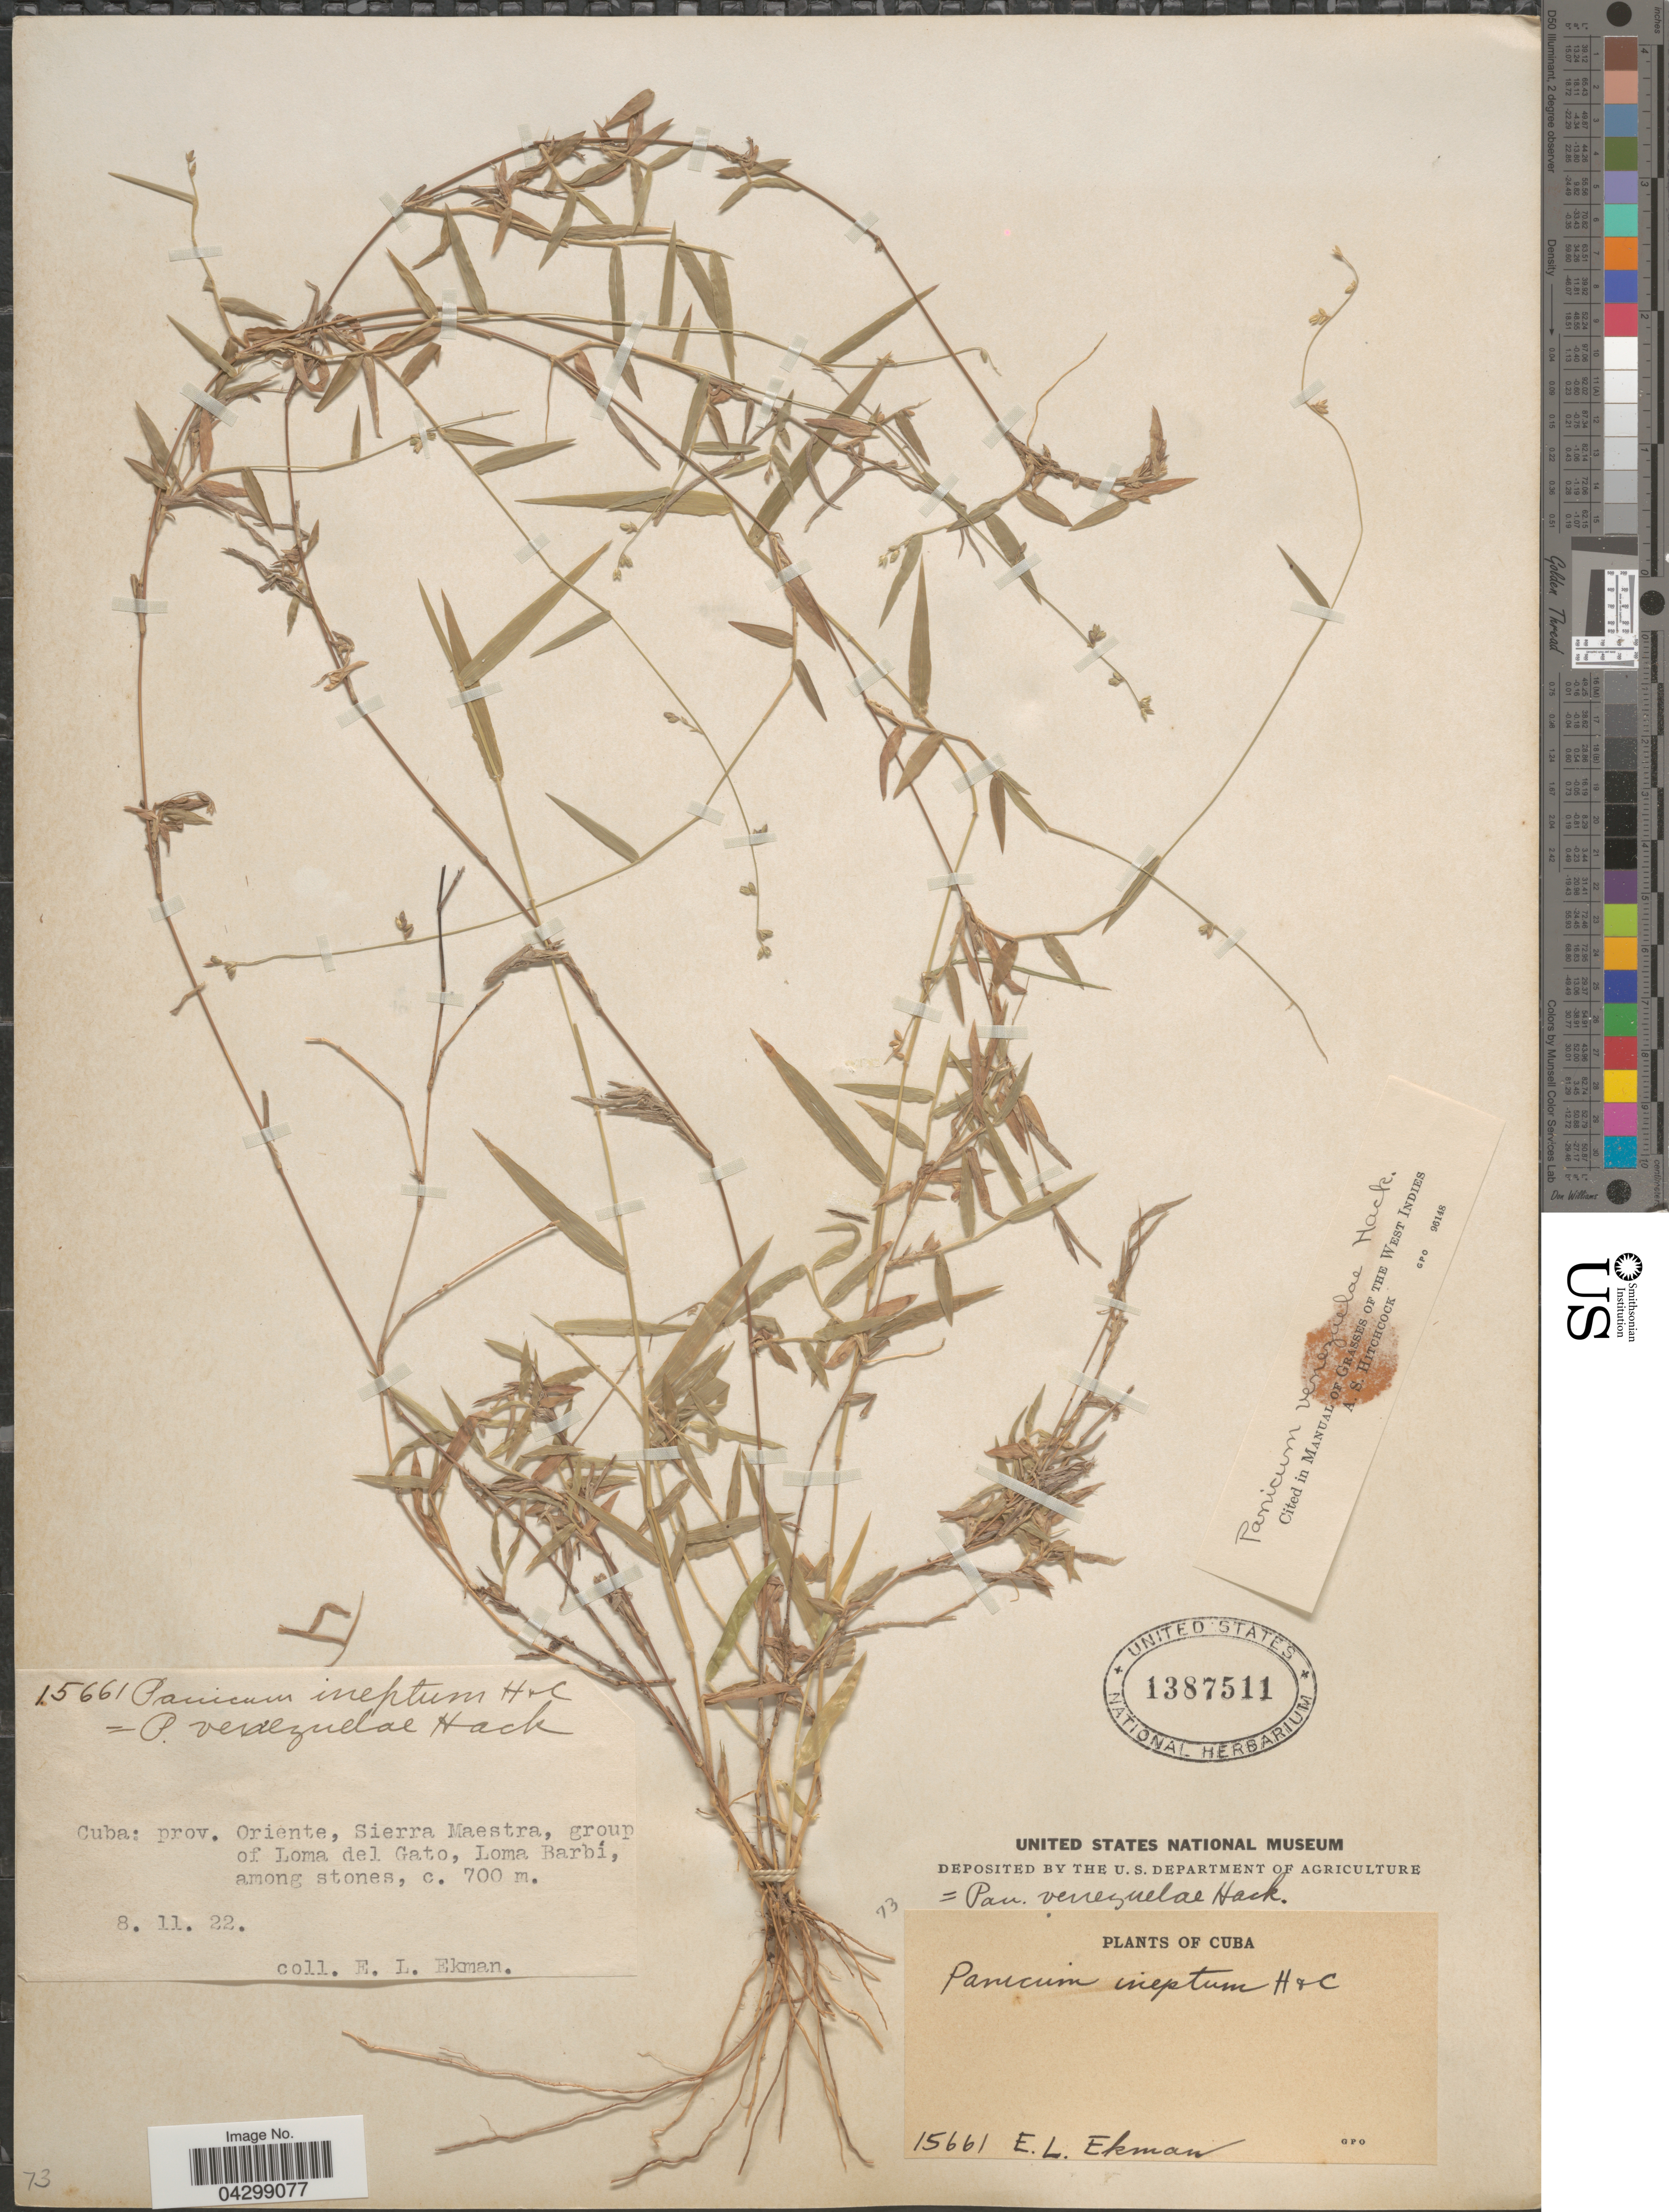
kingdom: Plantae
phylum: Tracheophyta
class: Liliopsida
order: Poales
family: Poaceae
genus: Panicum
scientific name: Panicum venezuelae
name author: Hack.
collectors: E. L. Ekman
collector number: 15661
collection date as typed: Transcribed d/m/y: 8/11/22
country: Cuba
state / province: Oriente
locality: Sierra Maestra, group of Loma del Gato, Loma Barbí, among stones.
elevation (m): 700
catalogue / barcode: US 1387511